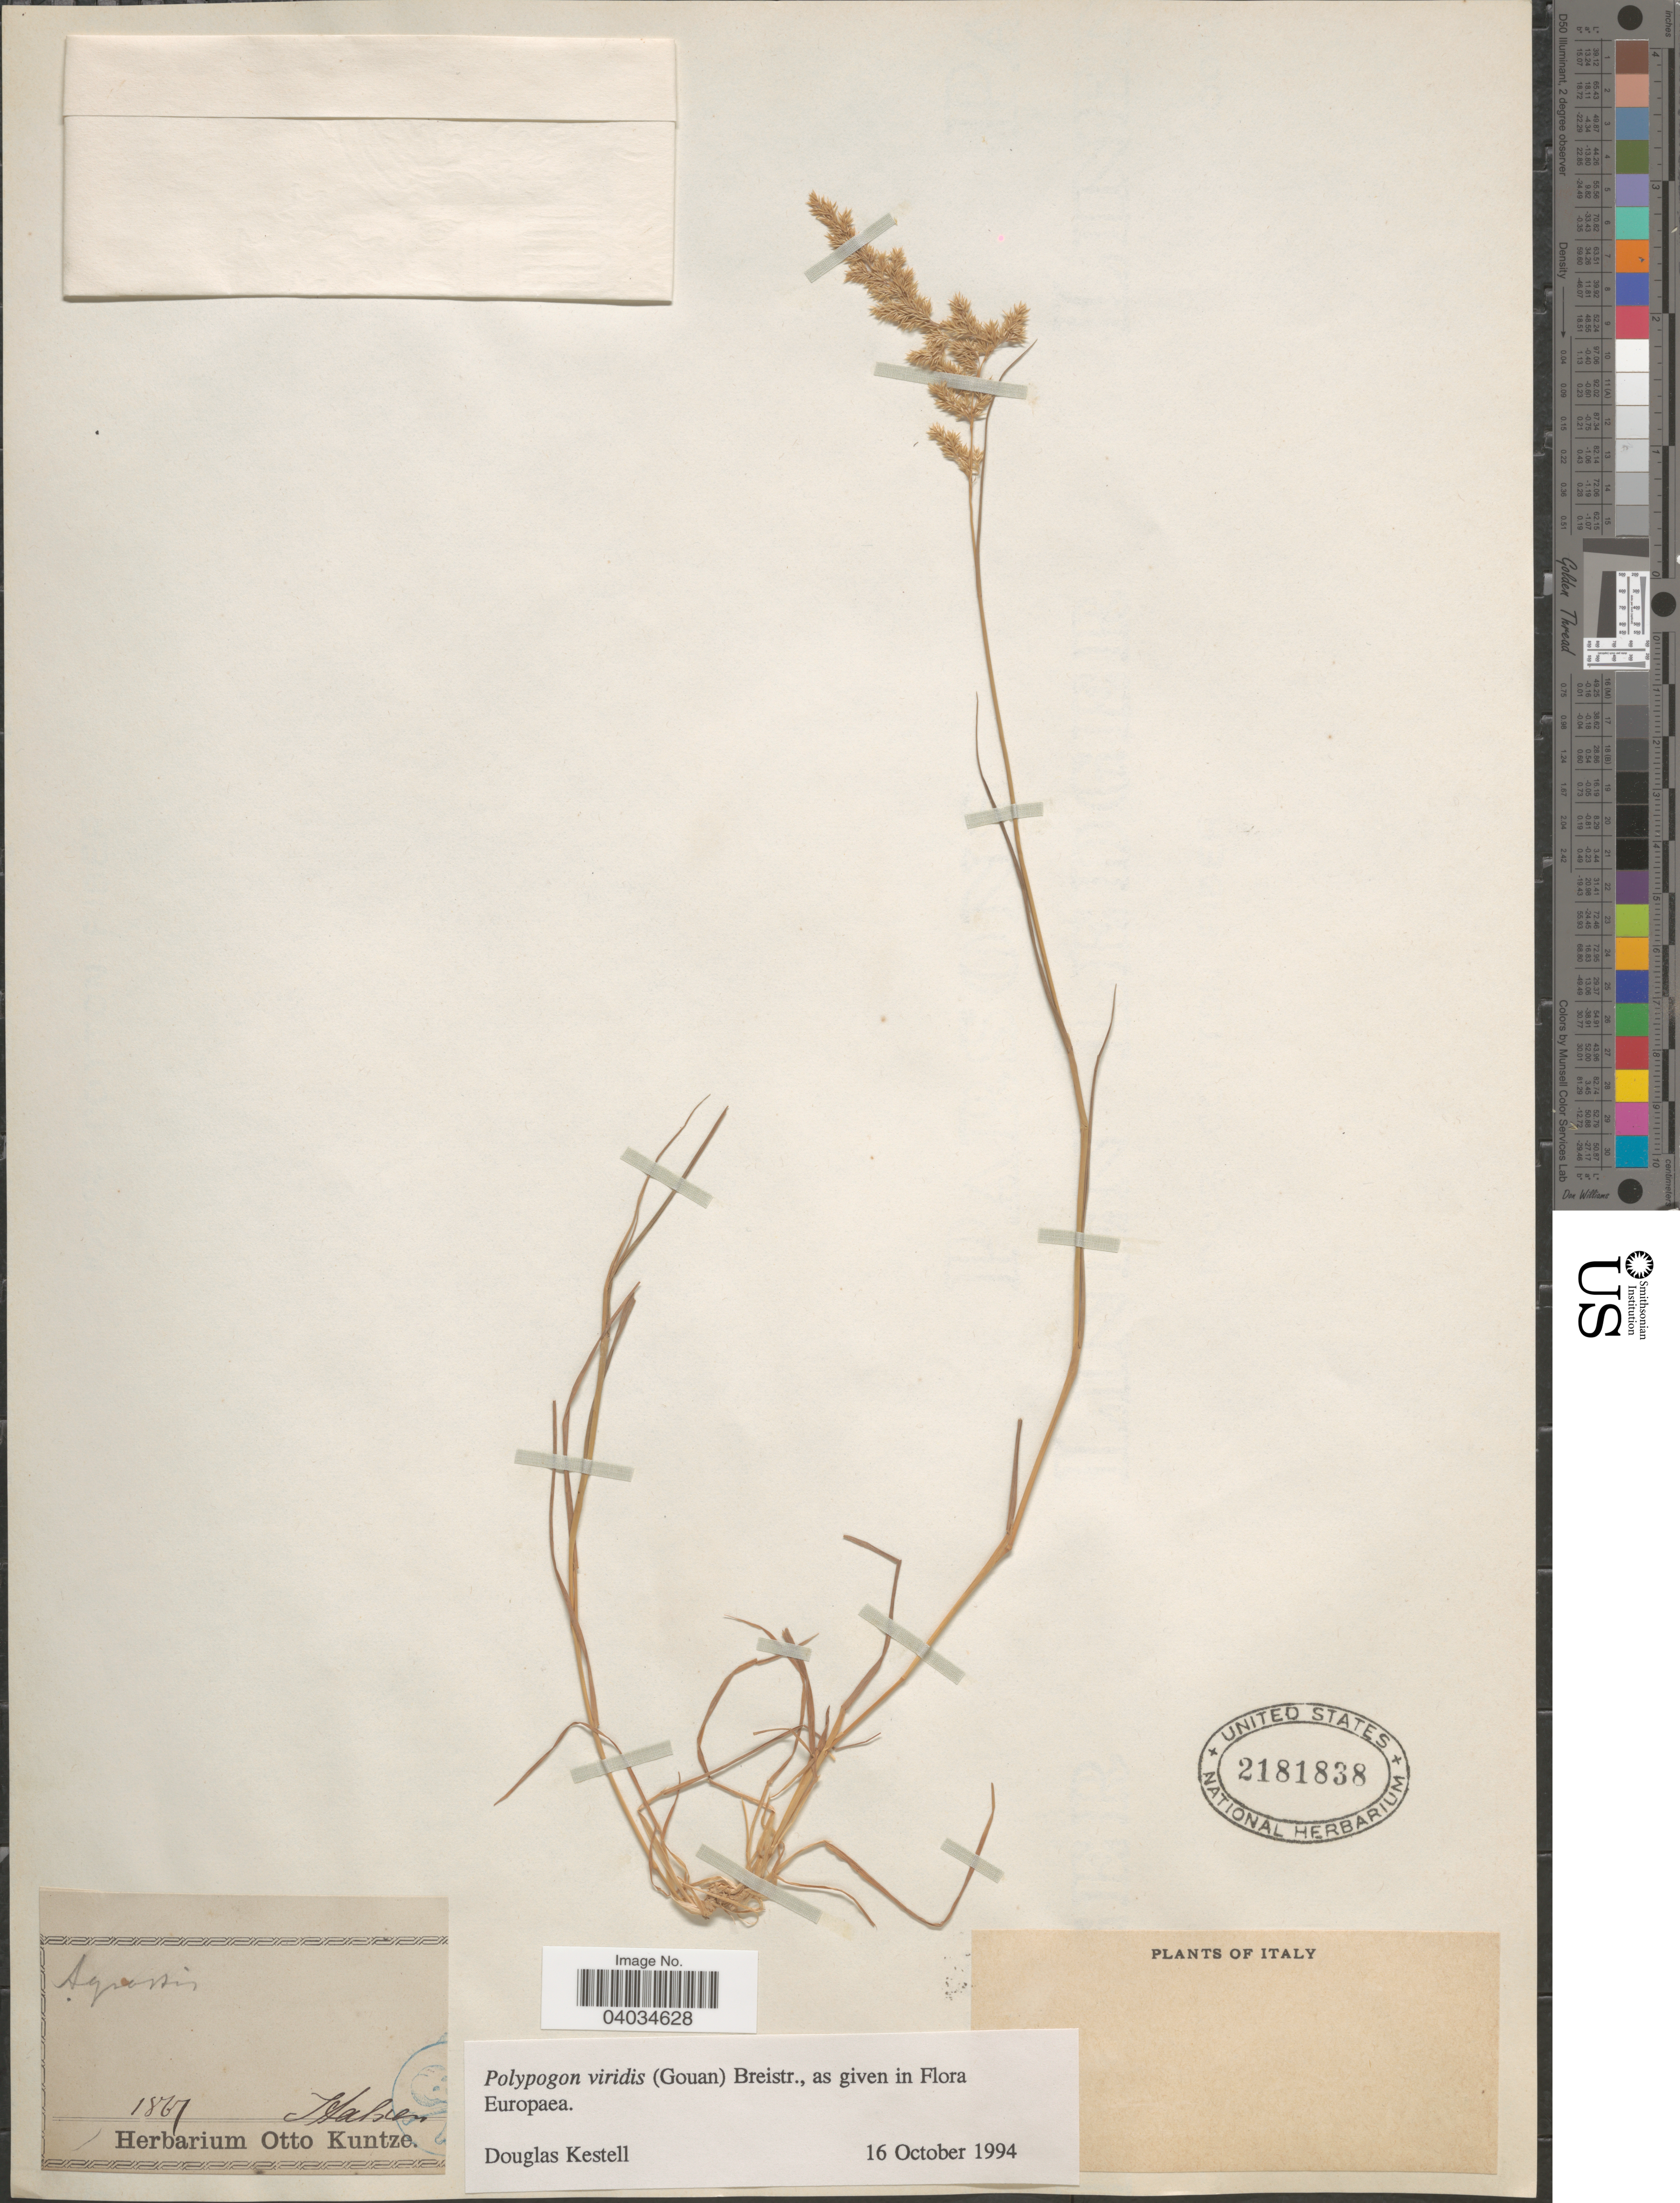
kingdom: Plantae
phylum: Tracheophyta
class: Liliopsida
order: Poales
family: Poaceae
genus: Polypogon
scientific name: Polypogon viridis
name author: (Gouan) Breistroffer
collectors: ex herb. Otto Kuntze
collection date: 1867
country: Italy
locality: Italien.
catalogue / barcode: US 2181838